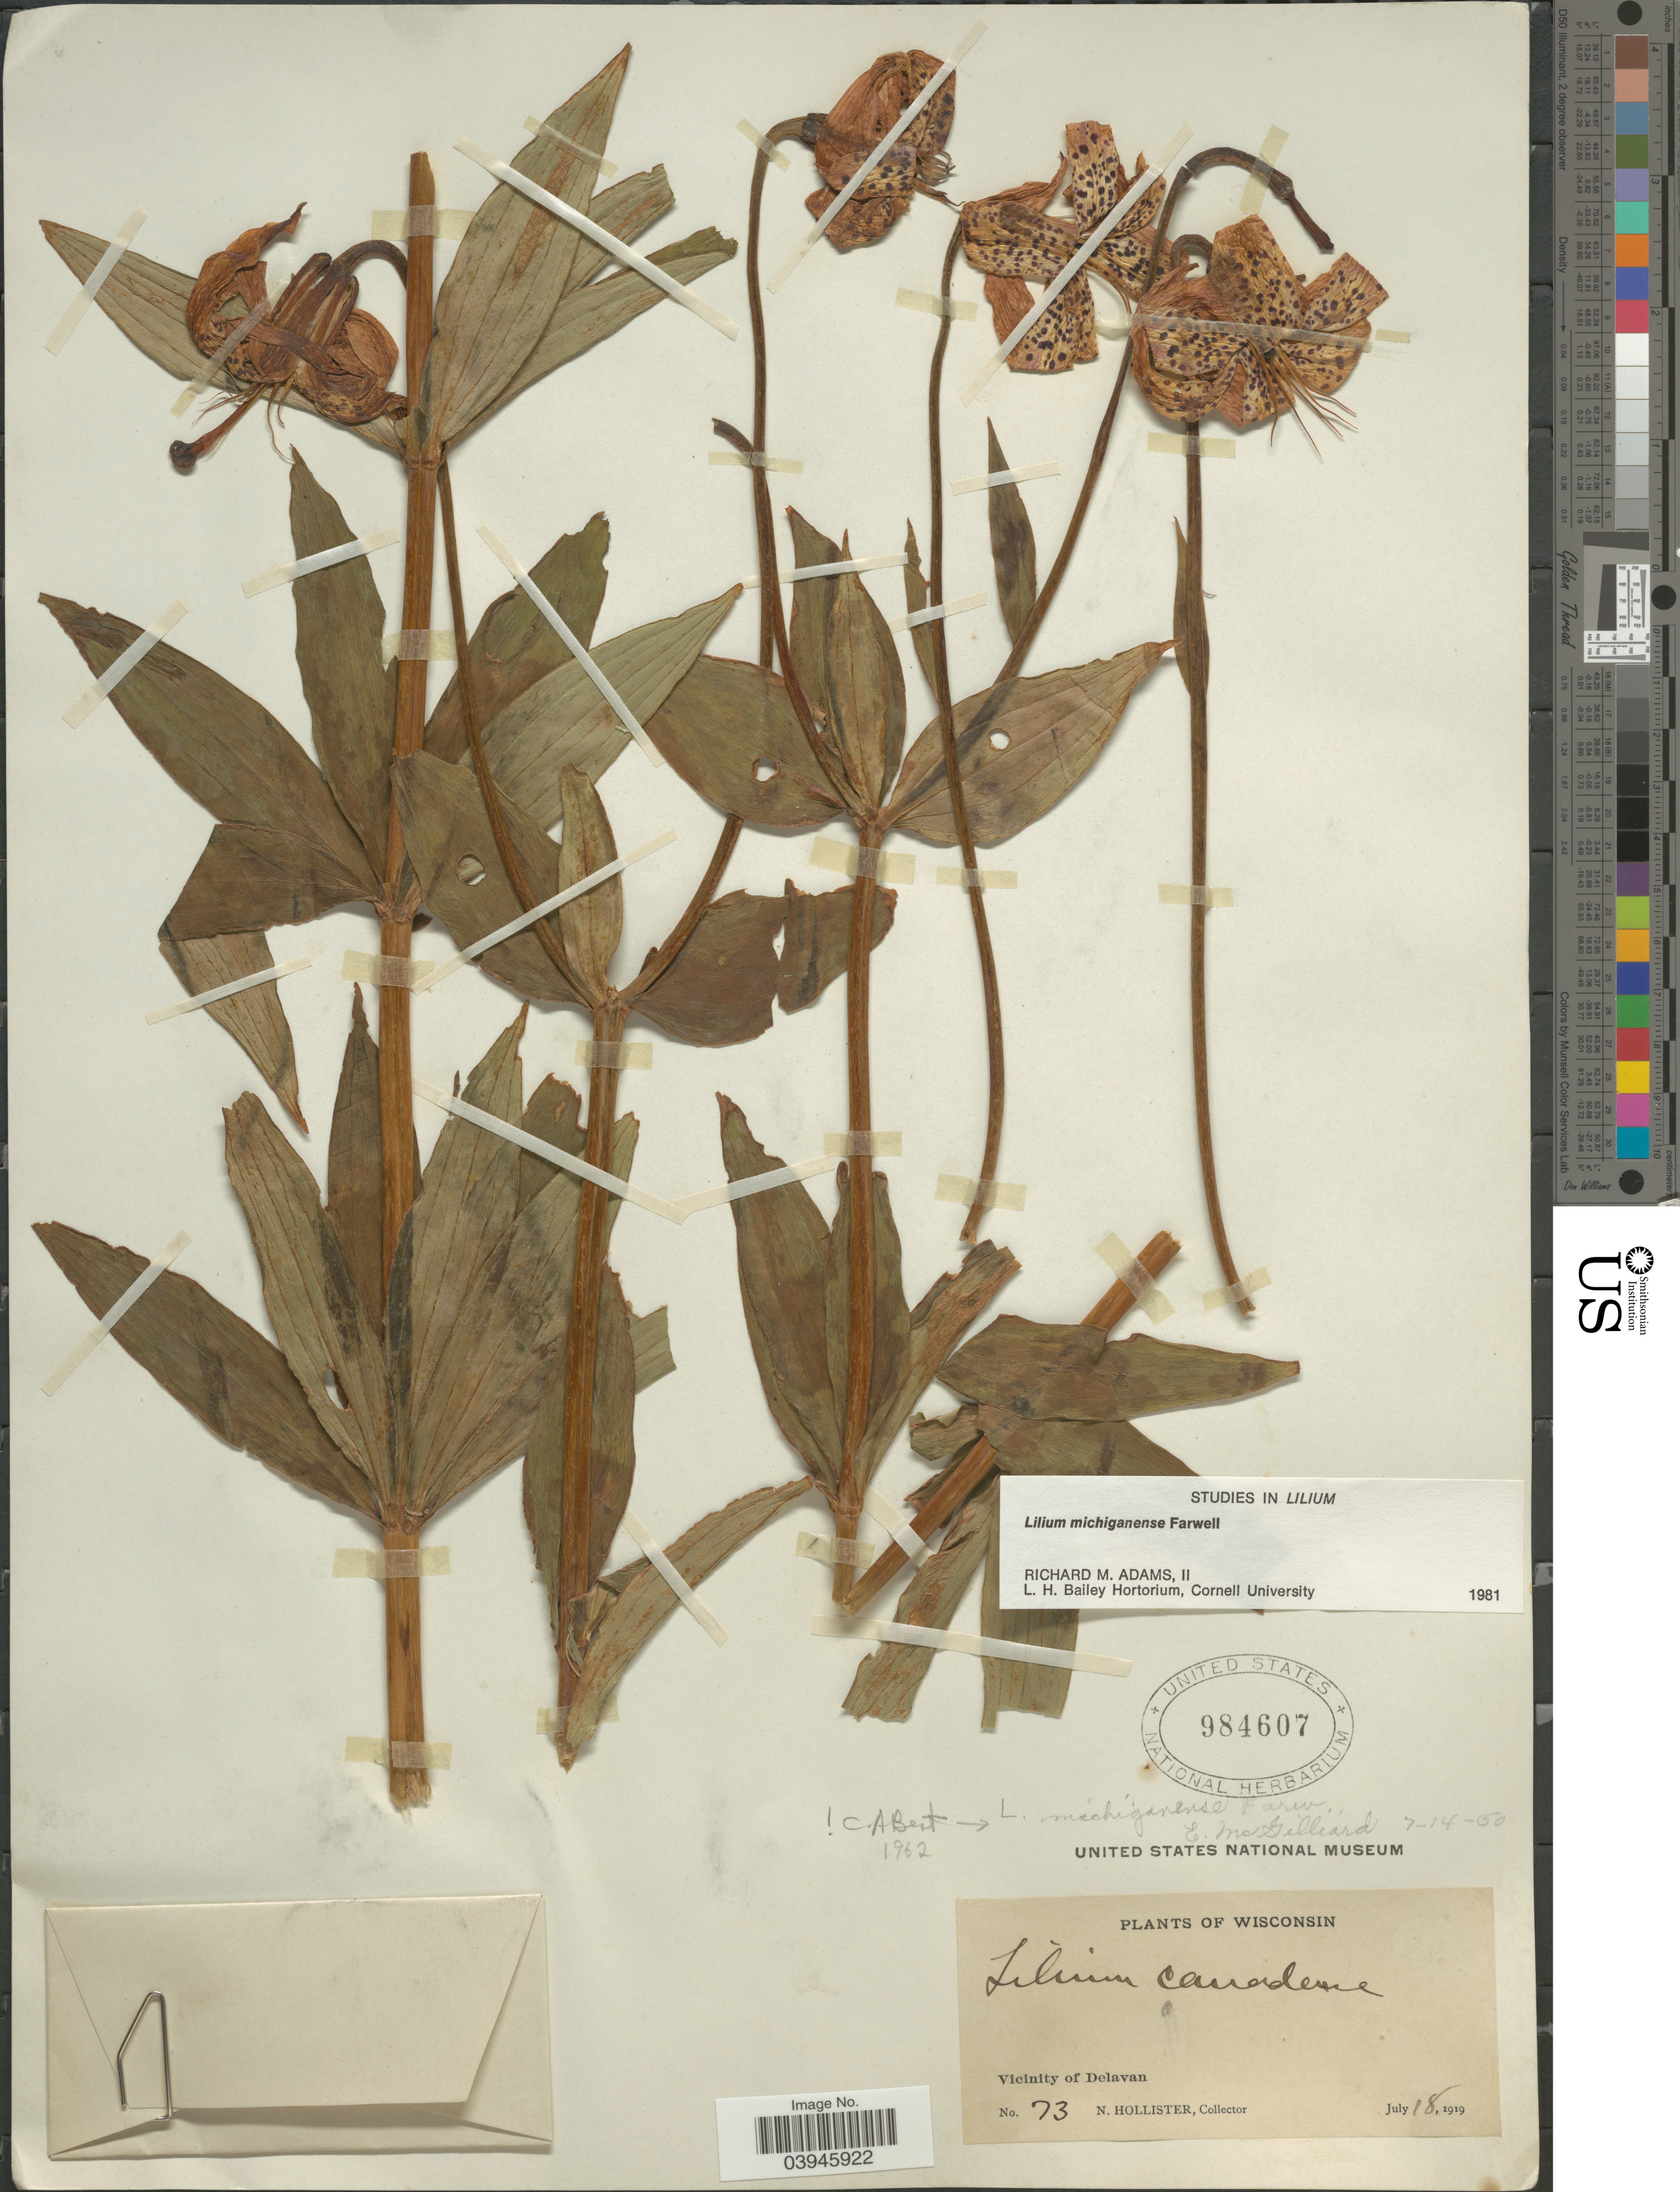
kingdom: Plantae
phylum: Tracheophyta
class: Liliopsida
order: Liliales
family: Liliaceae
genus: Lilium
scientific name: Lilium michiganense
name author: Farw.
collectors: N. Hollister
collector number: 73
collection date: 1919-07-18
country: United States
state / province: Wisconsin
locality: Vicinity of Delavan.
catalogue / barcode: US 984607